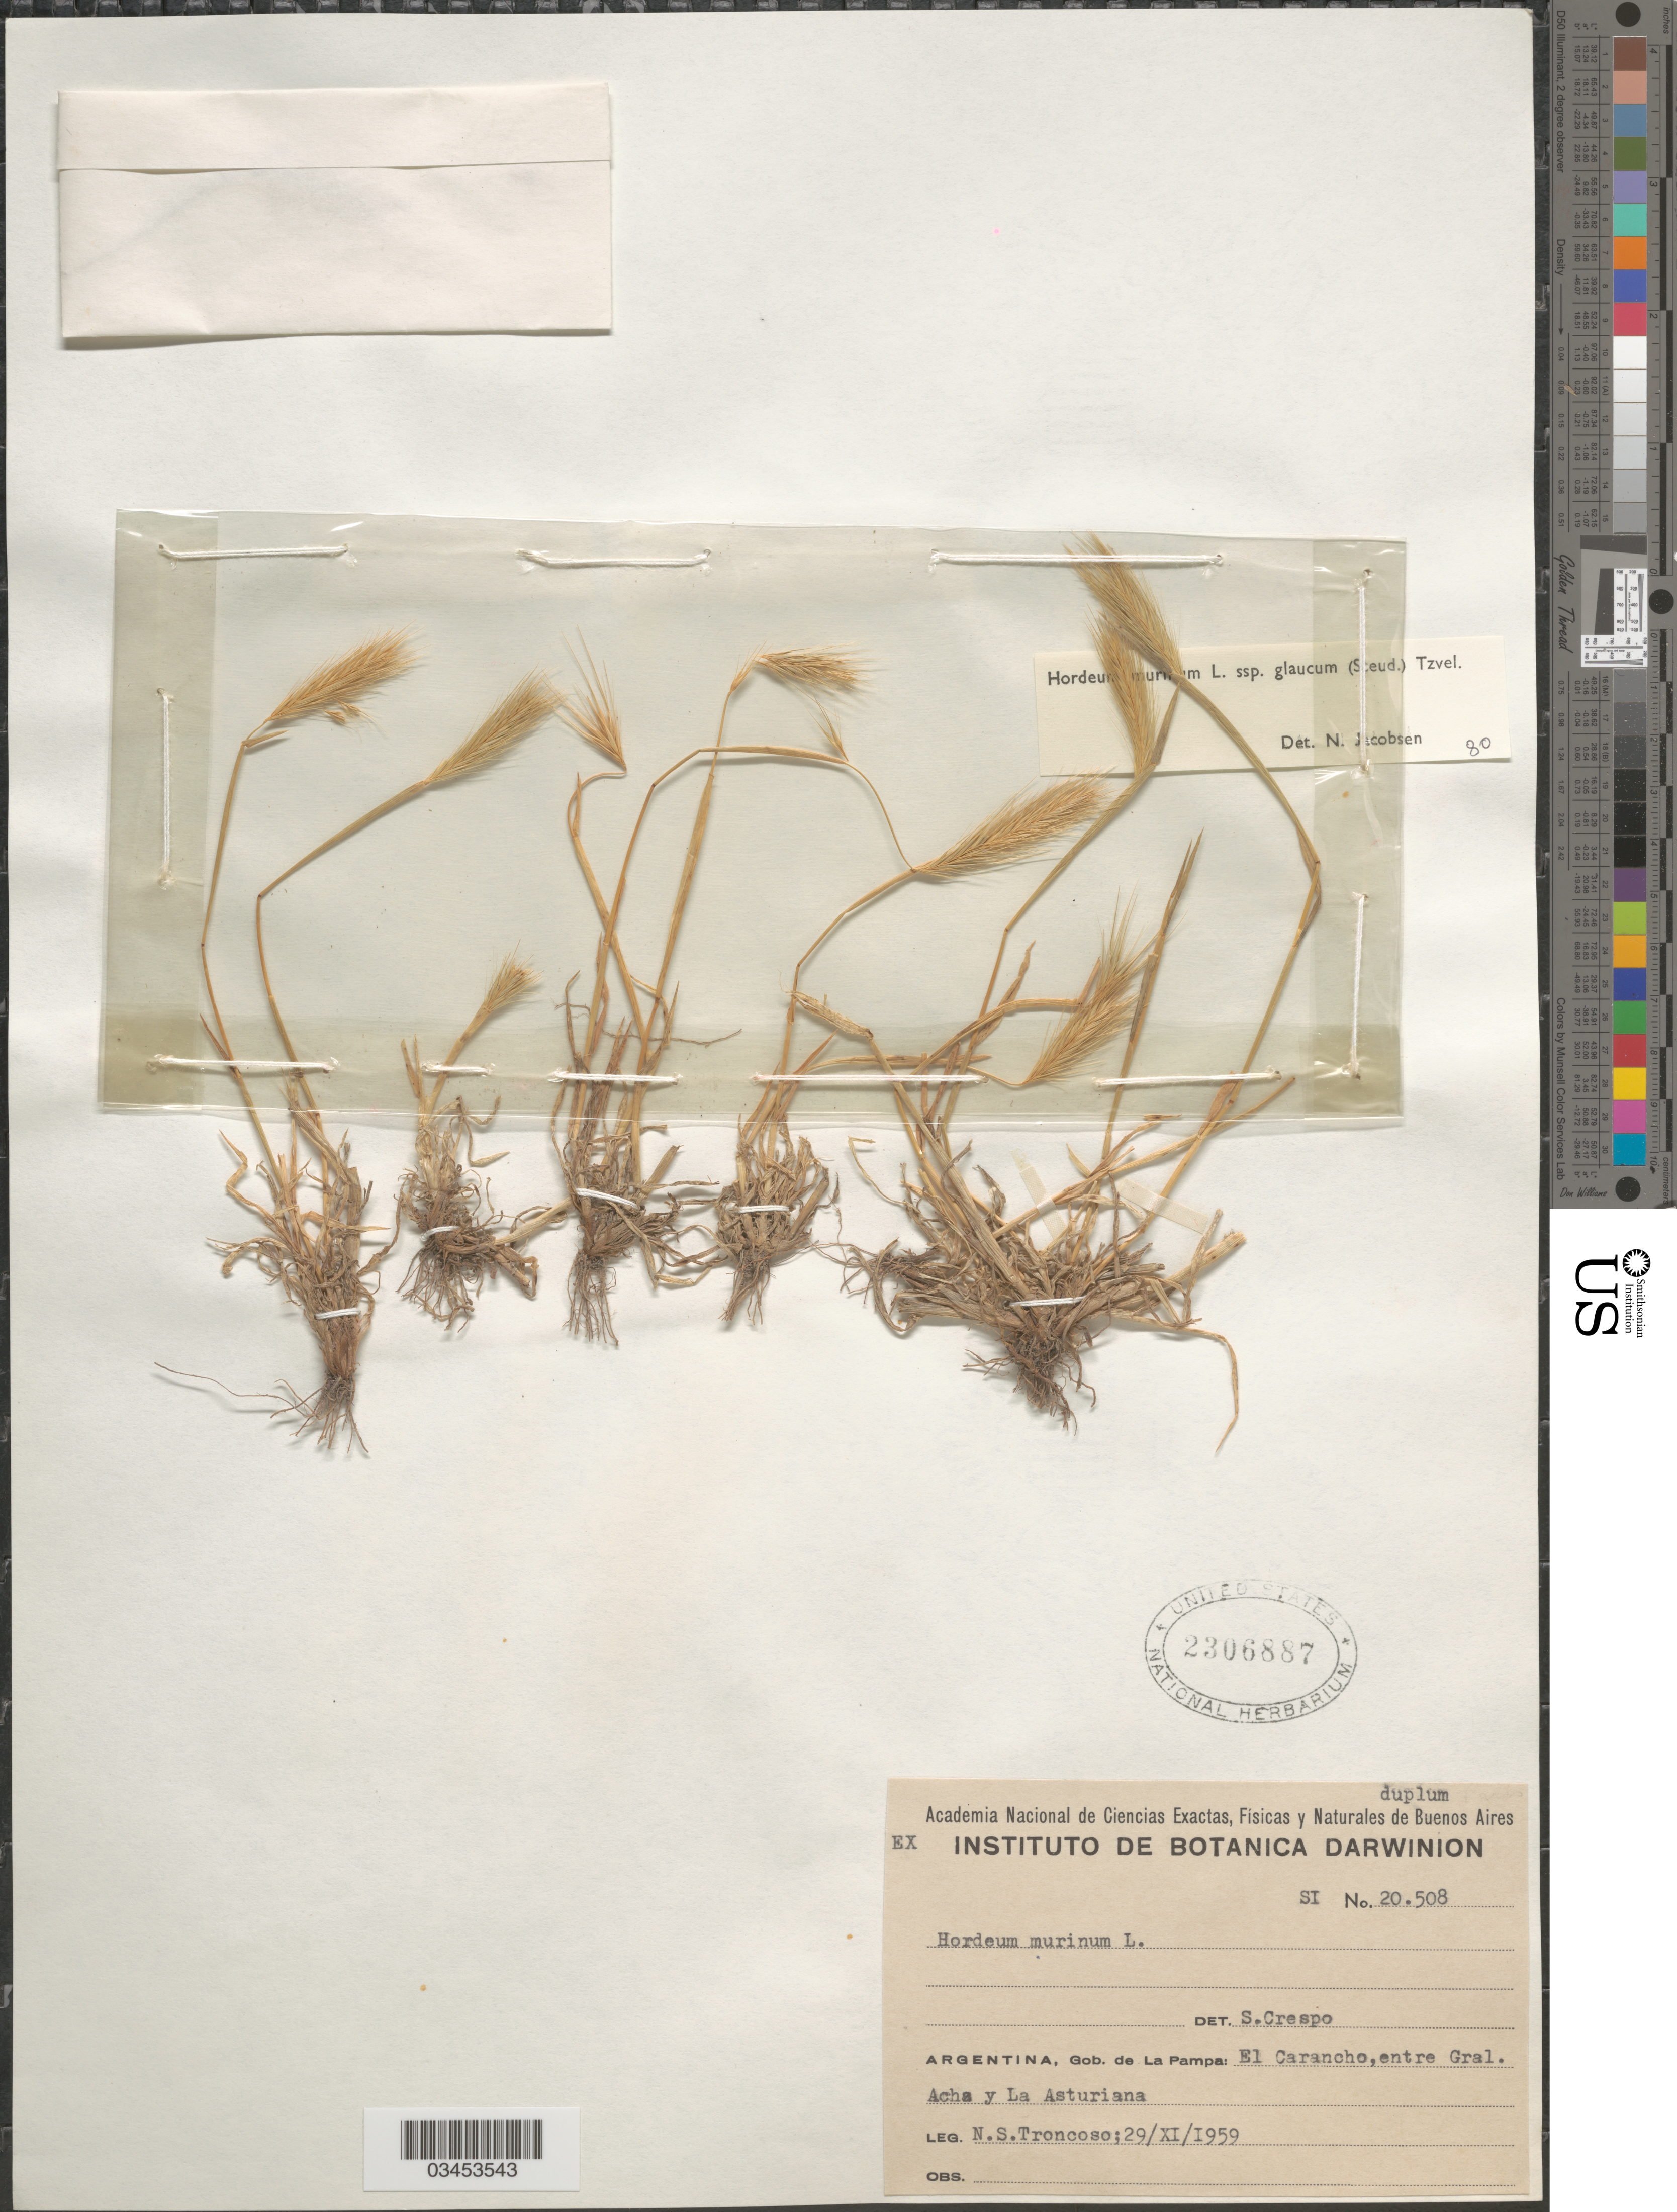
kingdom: Plantae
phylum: Tracheophyta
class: Liliopsida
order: Poales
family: Poaceae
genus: Hordeum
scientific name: Hordeum murinum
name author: L.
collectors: N. Troncoso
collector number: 20.508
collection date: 1959-11-29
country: Argentina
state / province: La Pampa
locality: Gob. de La Pampa: El Carancho, entre Gral. Acha y La Asturiana.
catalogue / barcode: US 2306887